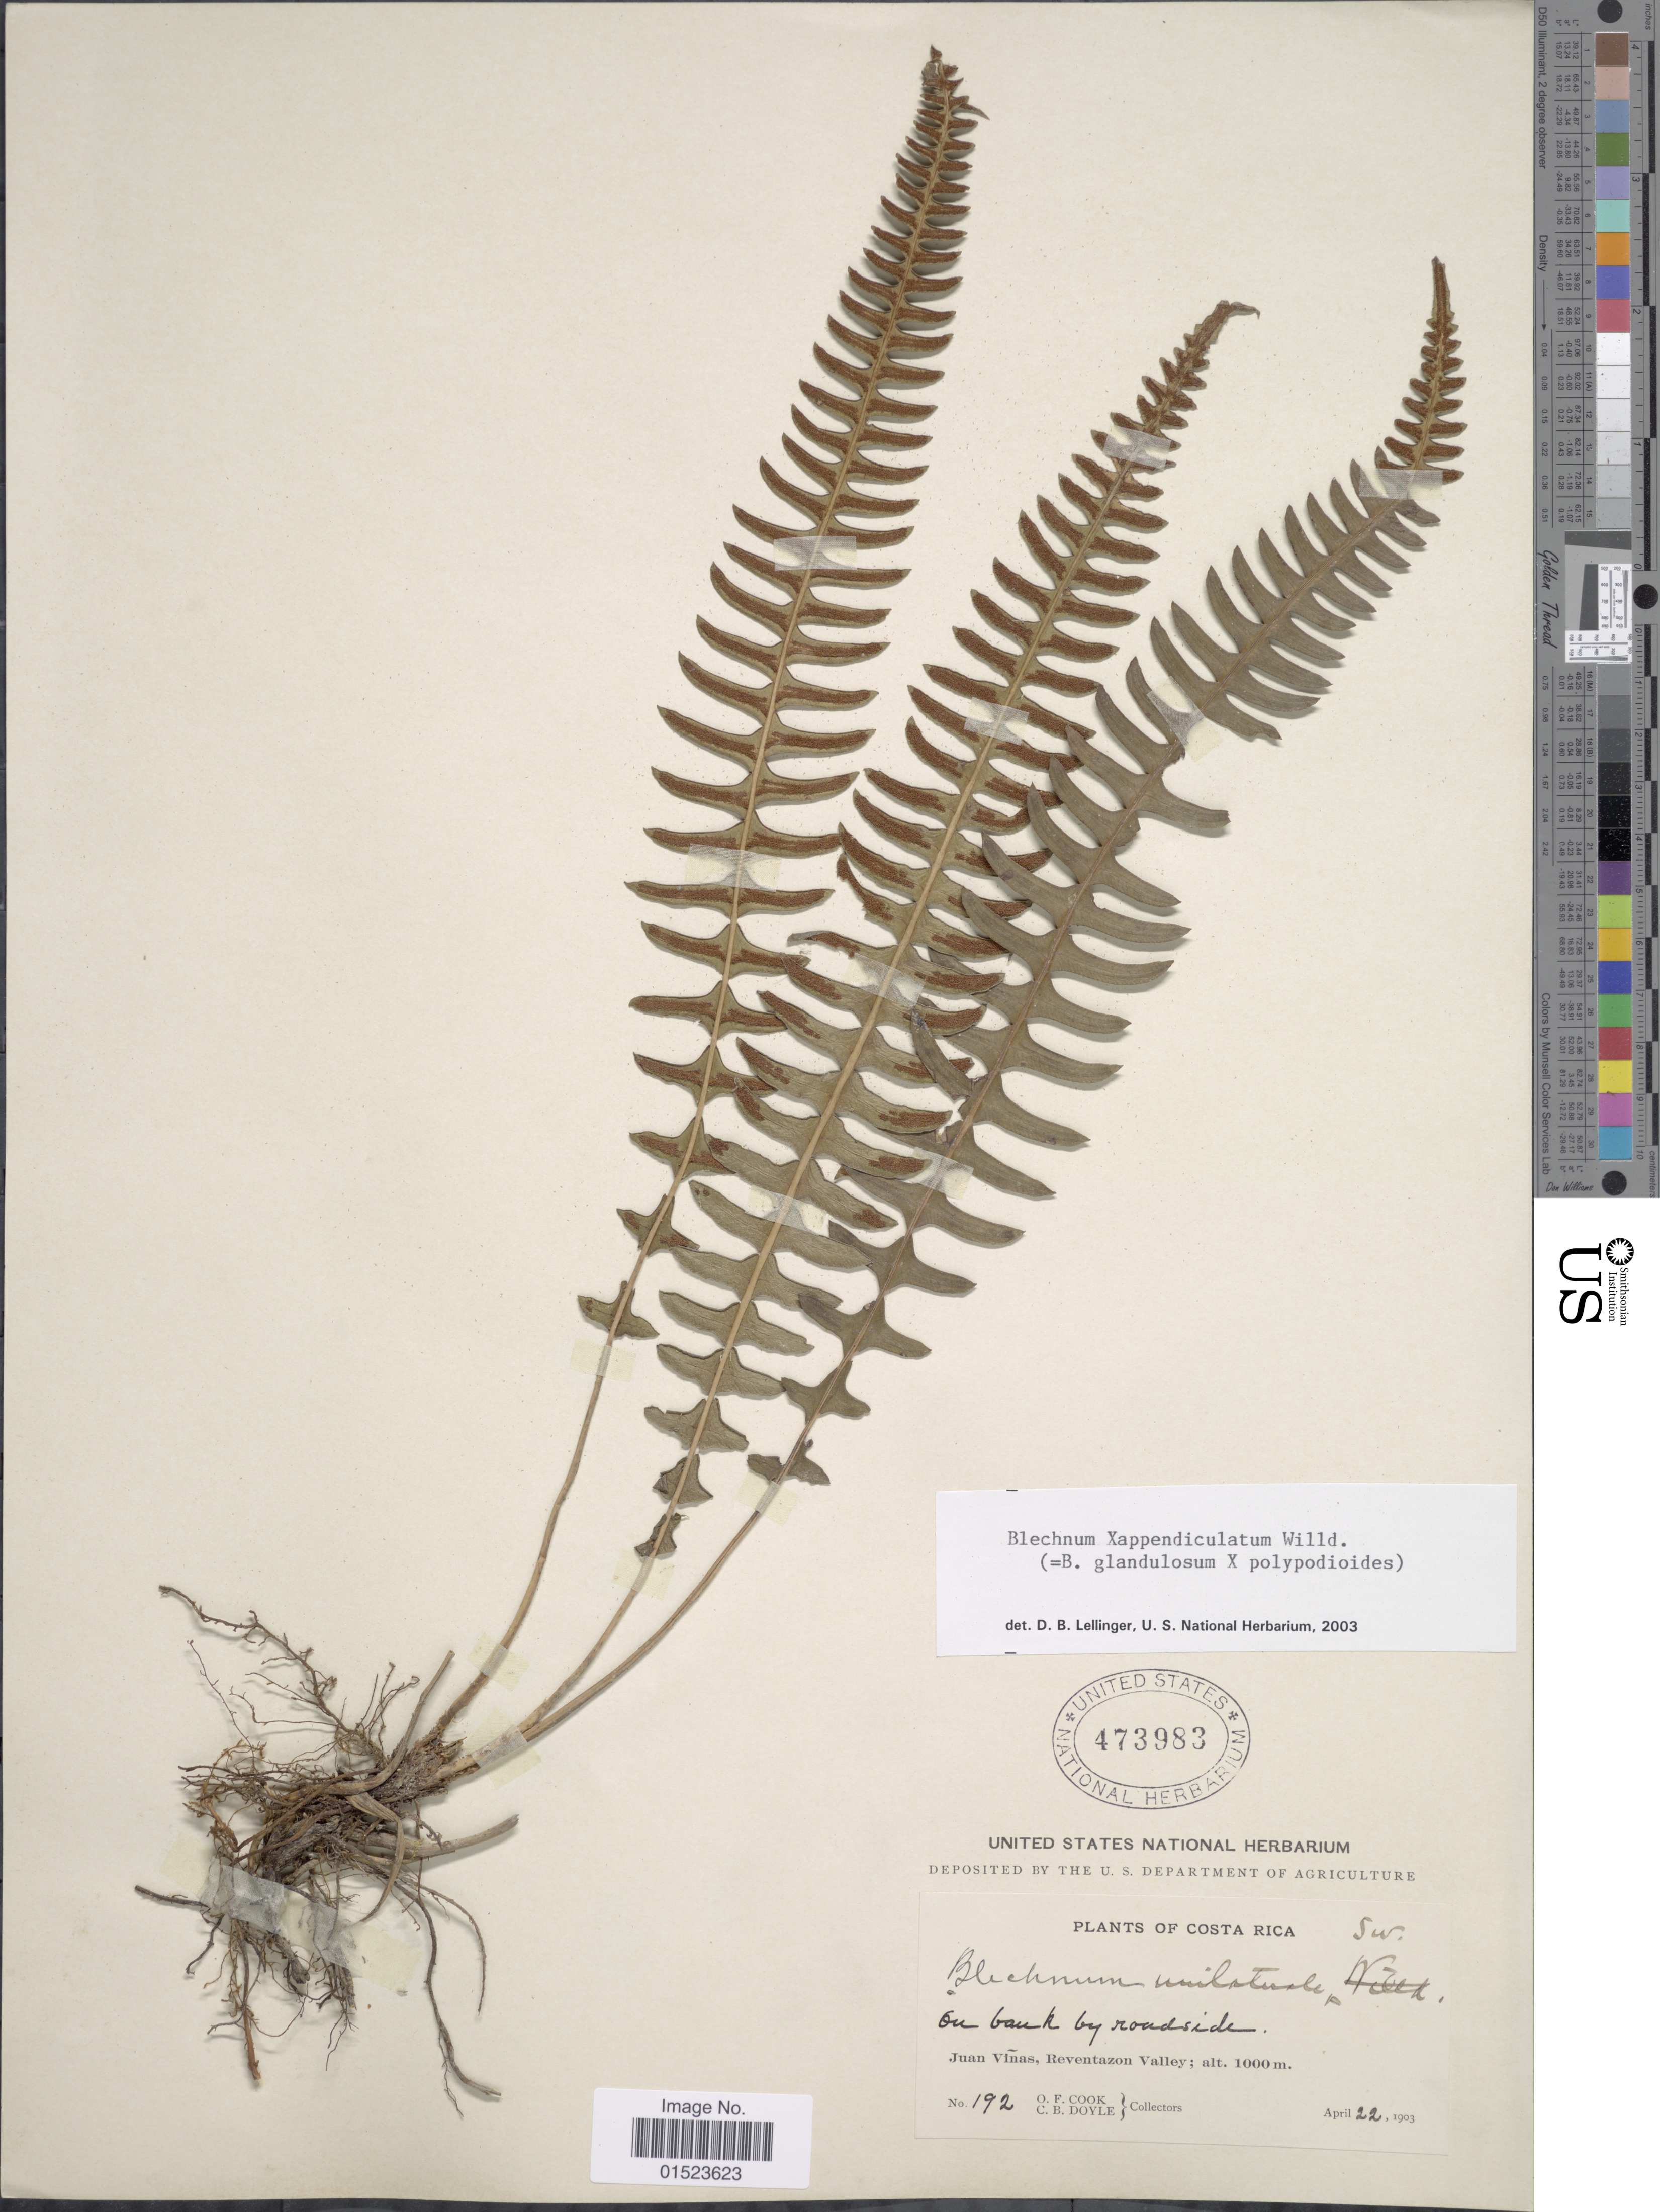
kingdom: Plantae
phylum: Tracheophyta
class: Polypodiopsida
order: Polypodiales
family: Blechnaceae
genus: Blechnum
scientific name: Blechnum appendiculatum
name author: Willd.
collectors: O. F. Cook & C. Doyle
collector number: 192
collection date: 1903-04-22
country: Costa Rica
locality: Juan Viñas, Reventazon Valley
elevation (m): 1000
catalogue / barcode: US 473983